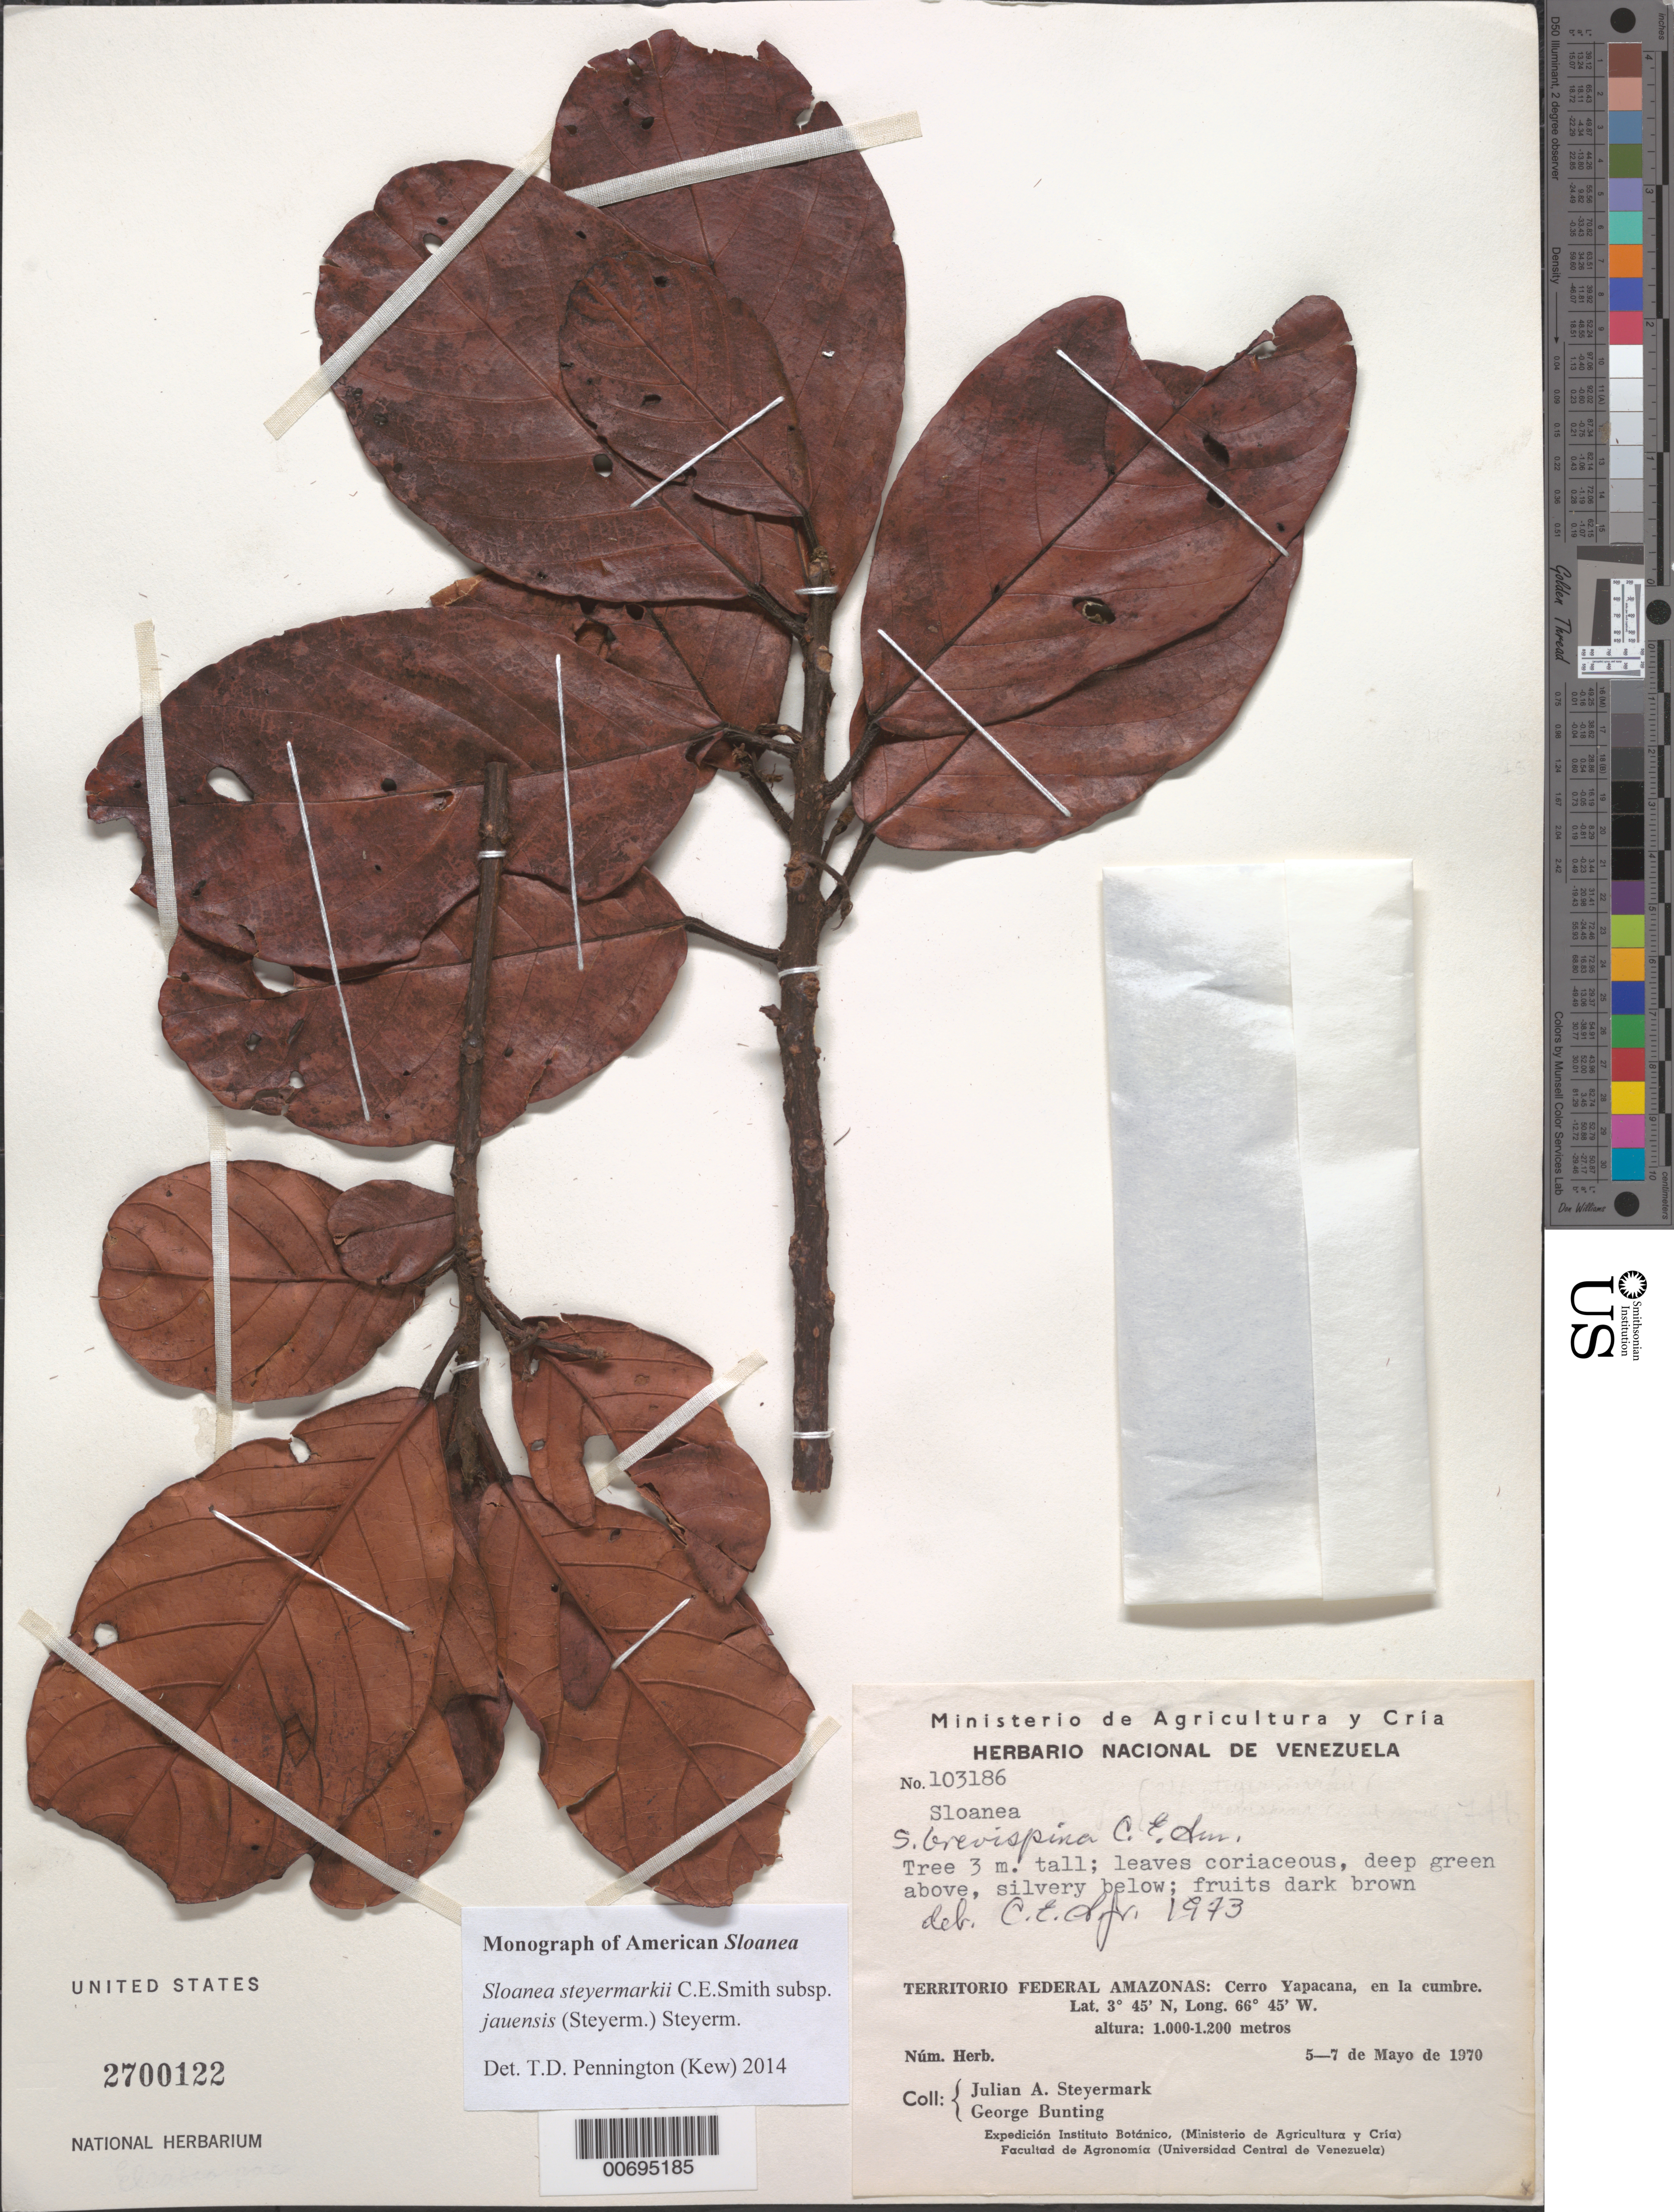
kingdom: Plantae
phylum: Tracheophyta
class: Magnoliopsida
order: Oxalidales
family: Elaeocarpaceae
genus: Sloanea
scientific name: Sloanea steyermarkii subsp. jauaensis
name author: (Steyerm.) Steyerm.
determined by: Pennington, T. D., (K)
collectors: J. Steyermark & G. S. Bunting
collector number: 103186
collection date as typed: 5-May-70 to 7-May-70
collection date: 1970-05-05/1970-05-07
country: Venezuela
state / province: Amazonas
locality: Cerro Yapacána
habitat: Summit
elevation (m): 1000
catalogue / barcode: US 2700122